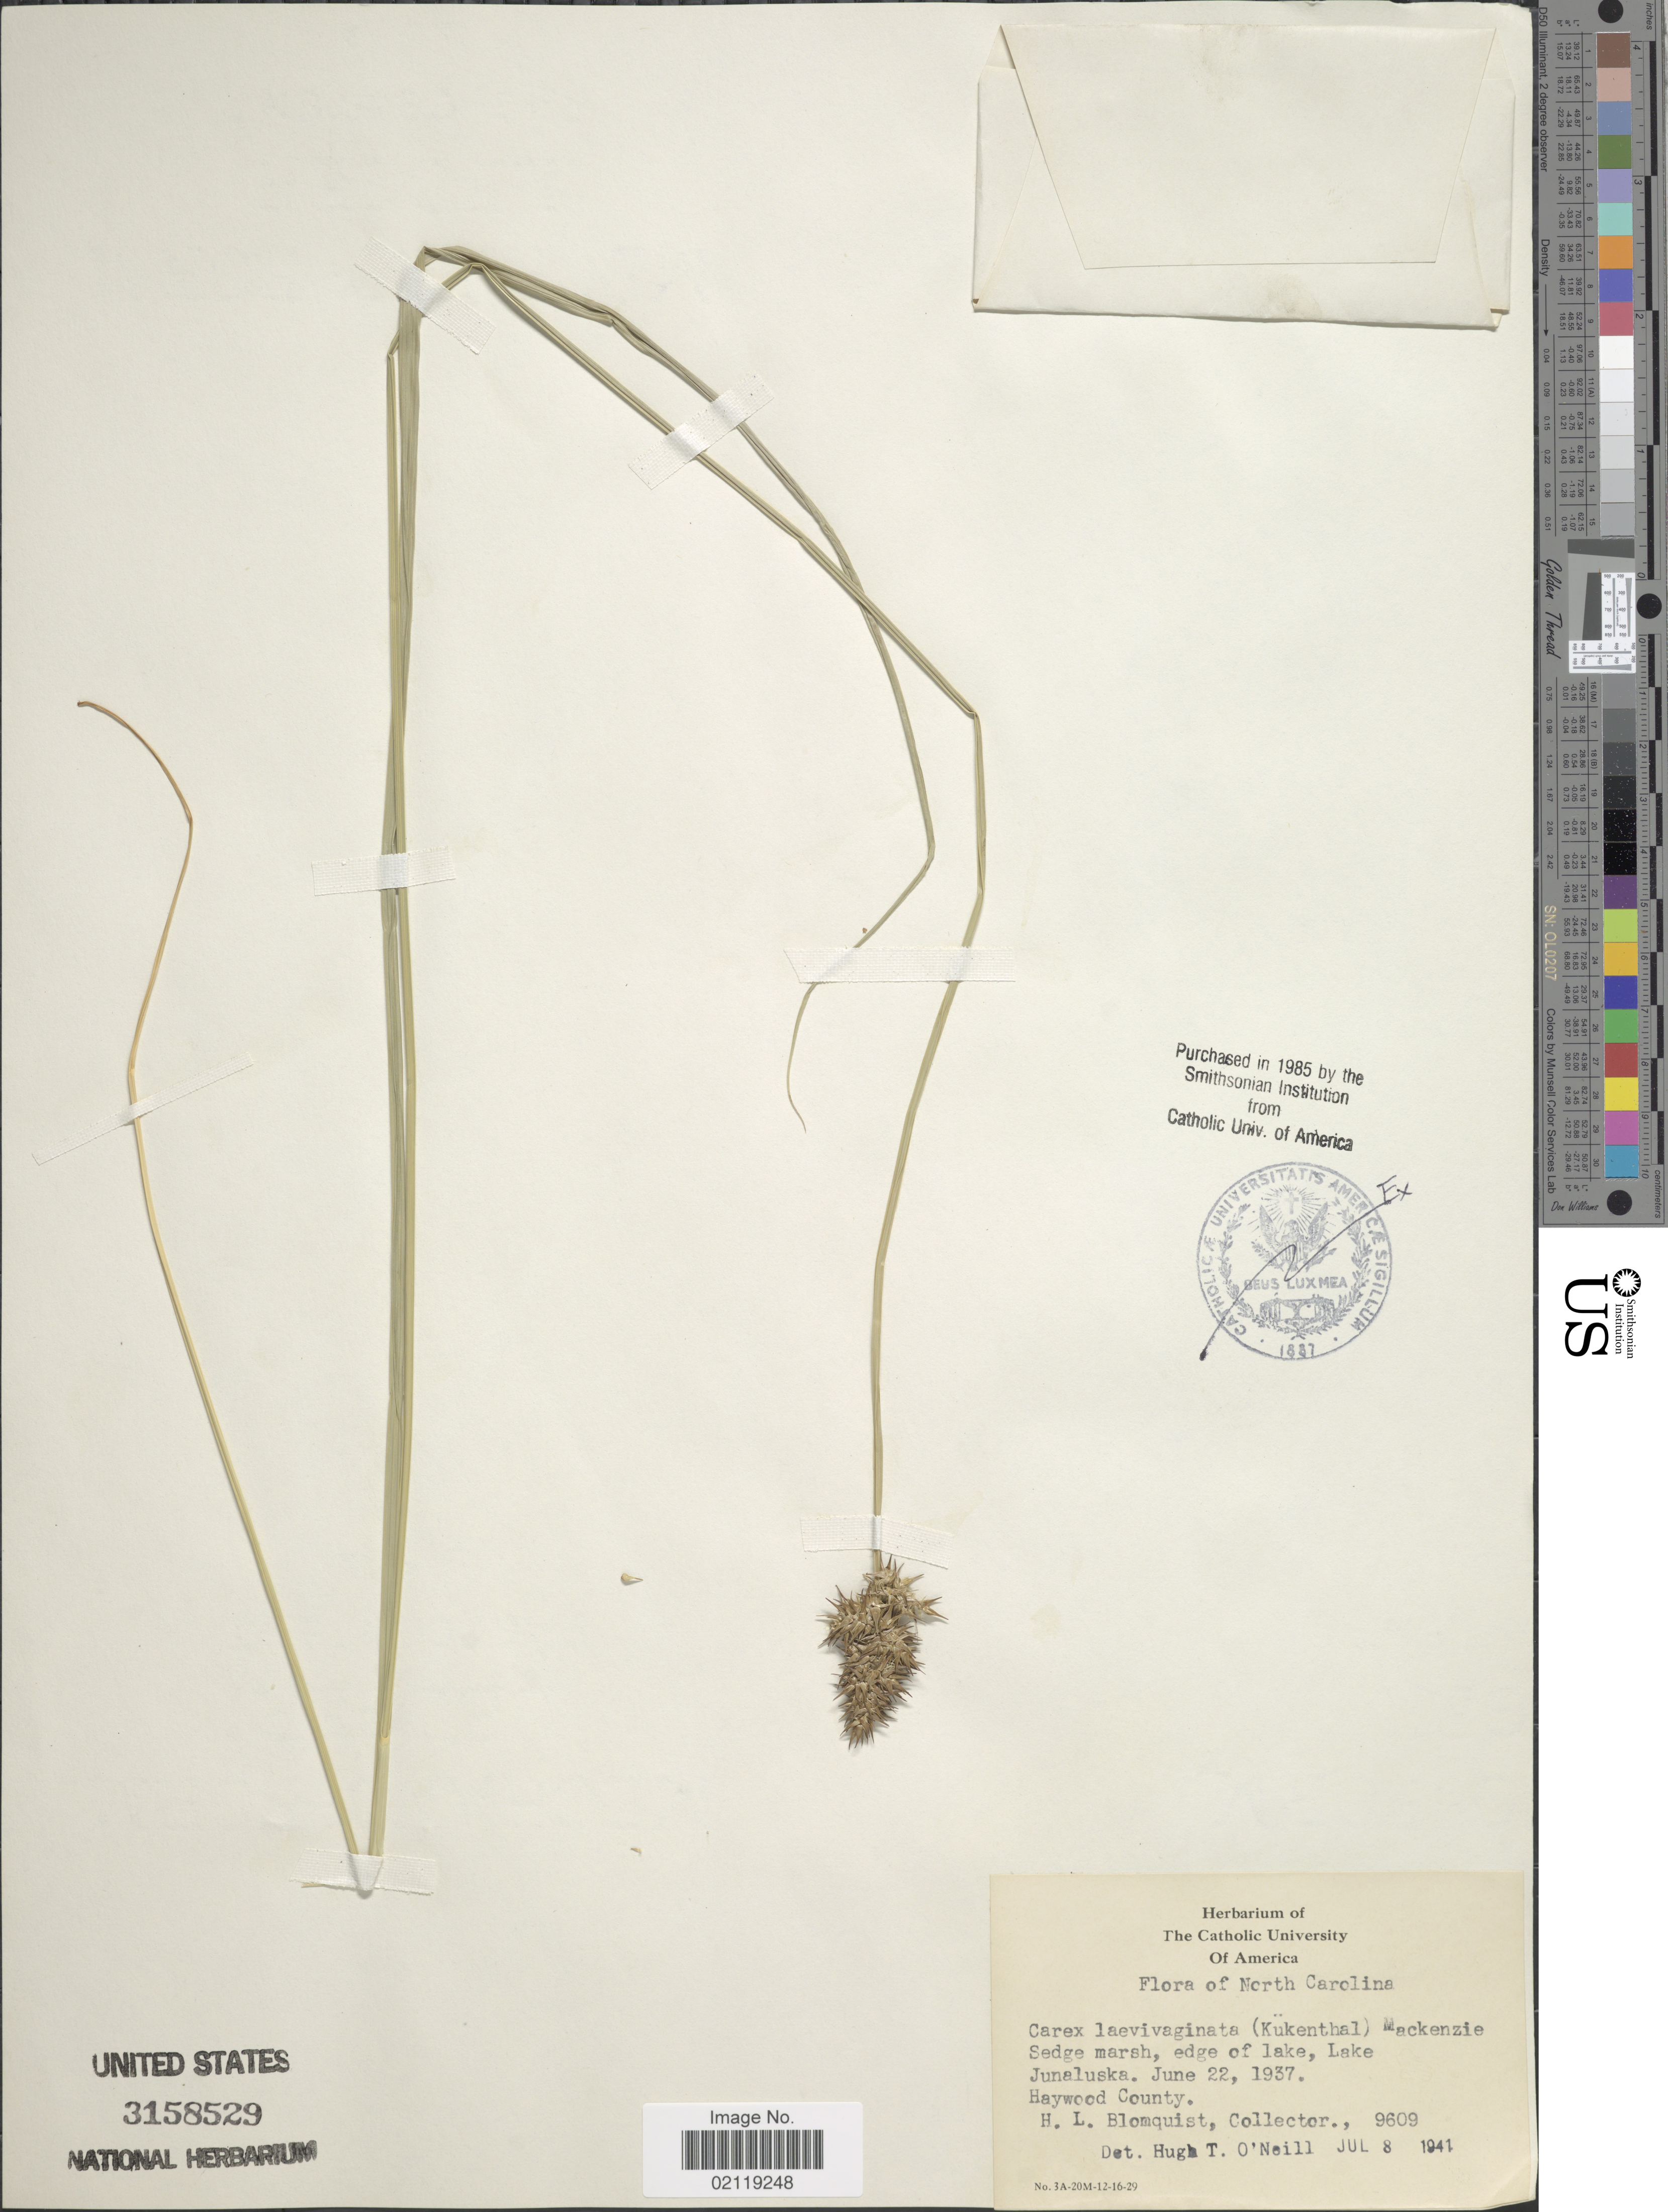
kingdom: Plantae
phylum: Tracheophyta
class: Liliopsida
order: Poales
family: Cyperaceae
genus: Carex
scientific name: Carex laevivaginata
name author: (Kük.) Mack.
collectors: H. Blomquist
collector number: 9609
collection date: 1937-06-22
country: United States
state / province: North Carolina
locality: Sedge marsh, edge of lake, lake Junaluska. Haywood County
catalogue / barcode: US 3158529